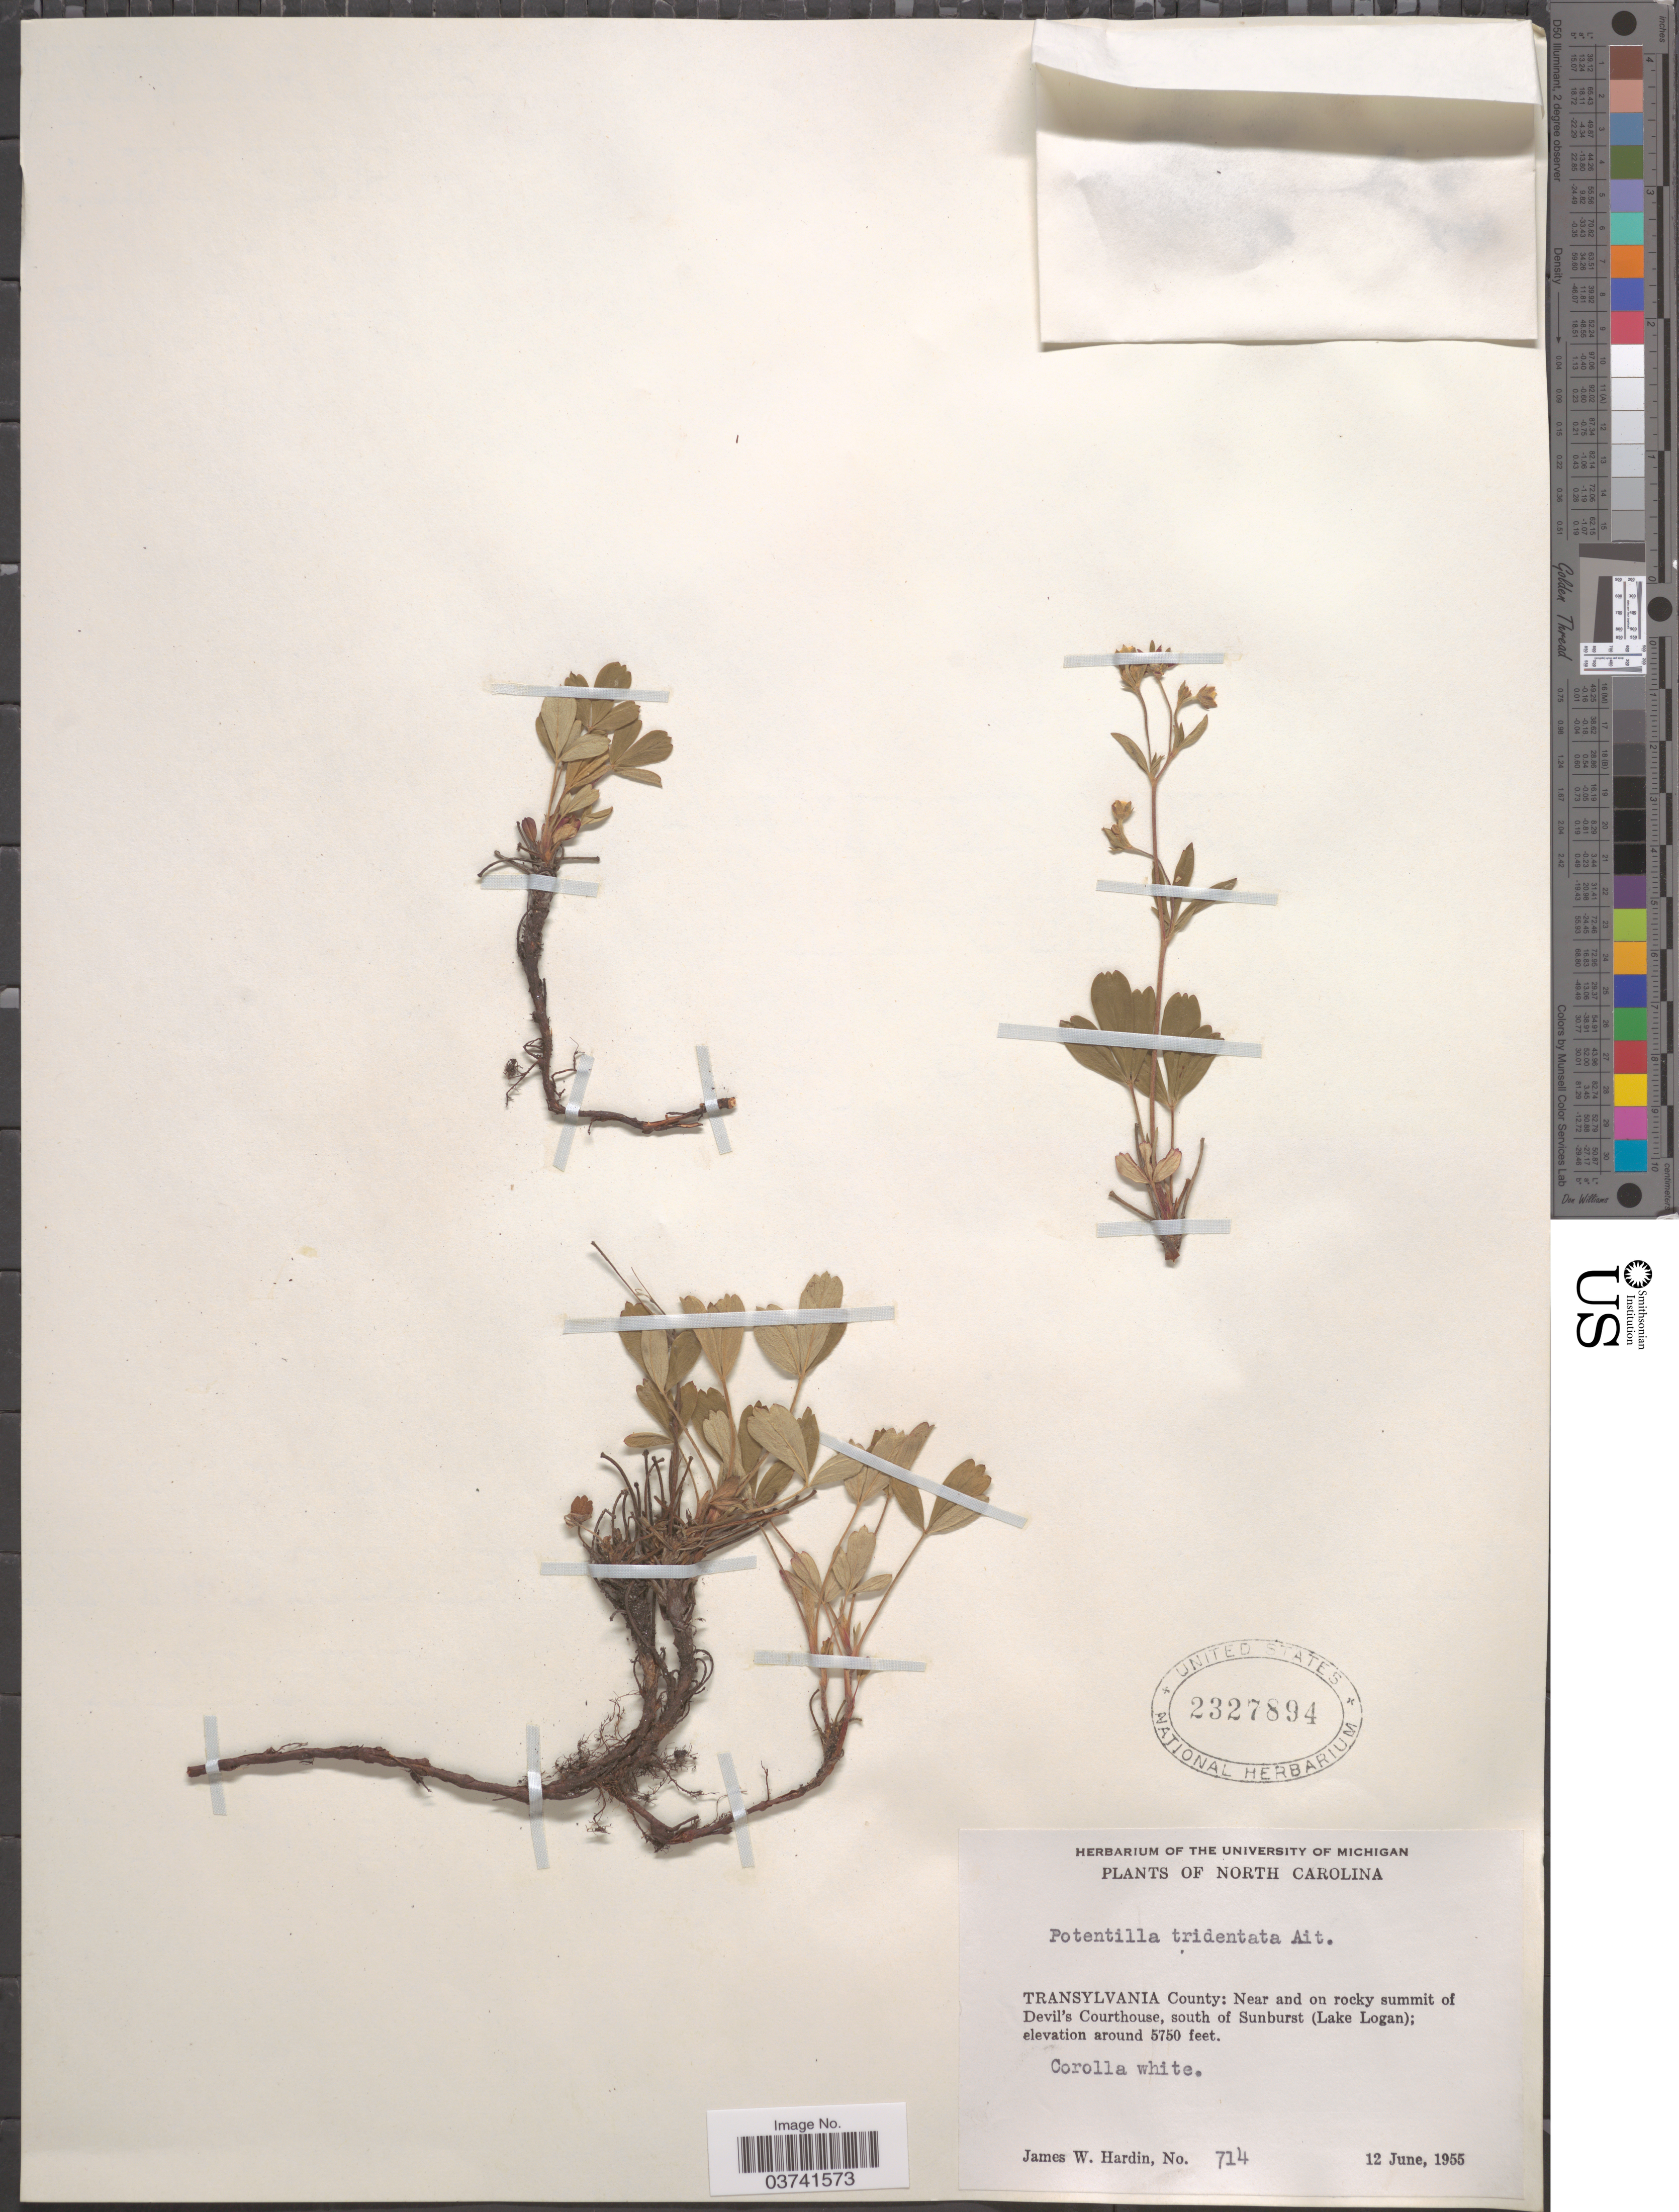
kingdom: Plantae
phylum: Tracheophyta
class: Magnoliopsida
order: Rosales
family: Rosaceae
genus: Potentilla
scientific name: Potentilla tridentata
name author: Aiton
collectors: J. W. Hardin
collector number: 714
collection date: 1955-06-12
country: United States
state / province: North Carolina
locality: Transylvania County: Near and on rocky summit of Devil's Courthouse, south of Sunburst (Lake Logan).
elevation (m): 1753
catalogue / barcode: US 2327894